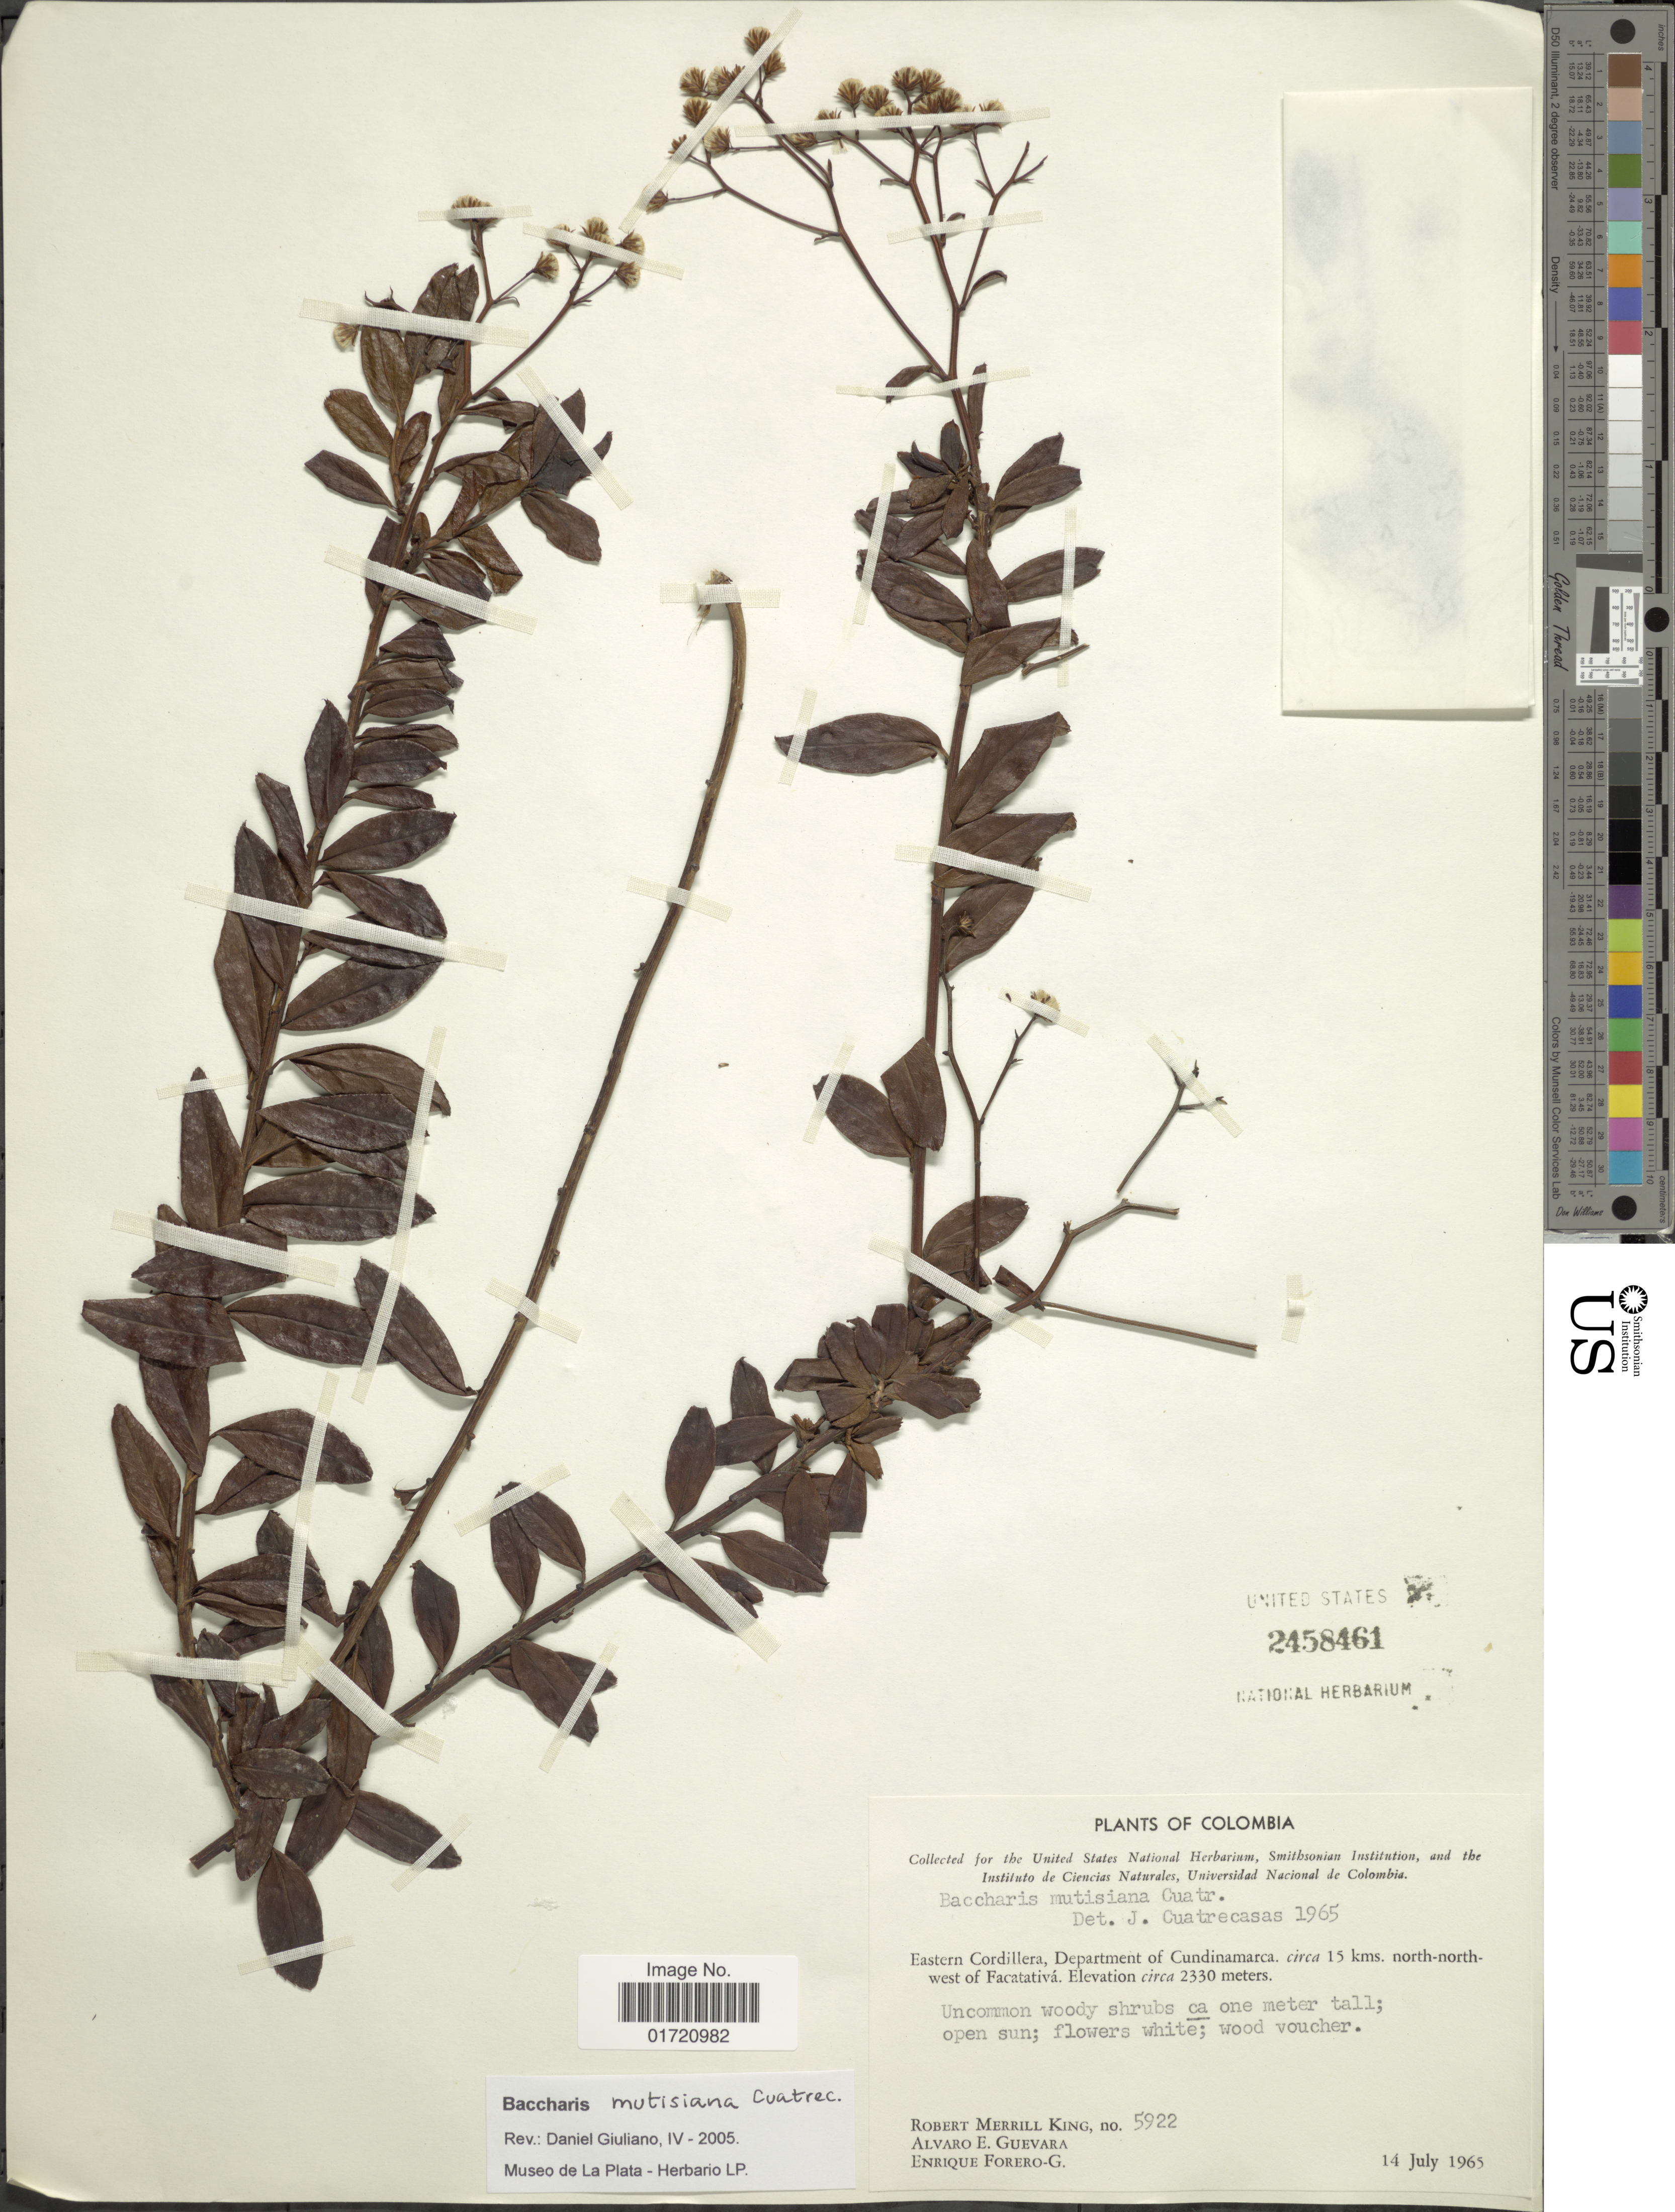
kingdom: Plantae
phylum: Tracheophyta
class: Magnoliopsida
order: Asterales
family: Asteraceae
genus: Baccharis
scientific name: Baccharis mutisiana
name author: Cuatrec.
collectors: R. M. King, A. E. Guevara & E. Forero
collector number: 5922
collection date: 1965-07-14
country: Colombia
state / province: Cundinamarca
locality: Eastern Cordillera, circa 15 kms north-northwest of Facatativa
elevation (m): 2330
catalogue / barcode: US 2458461